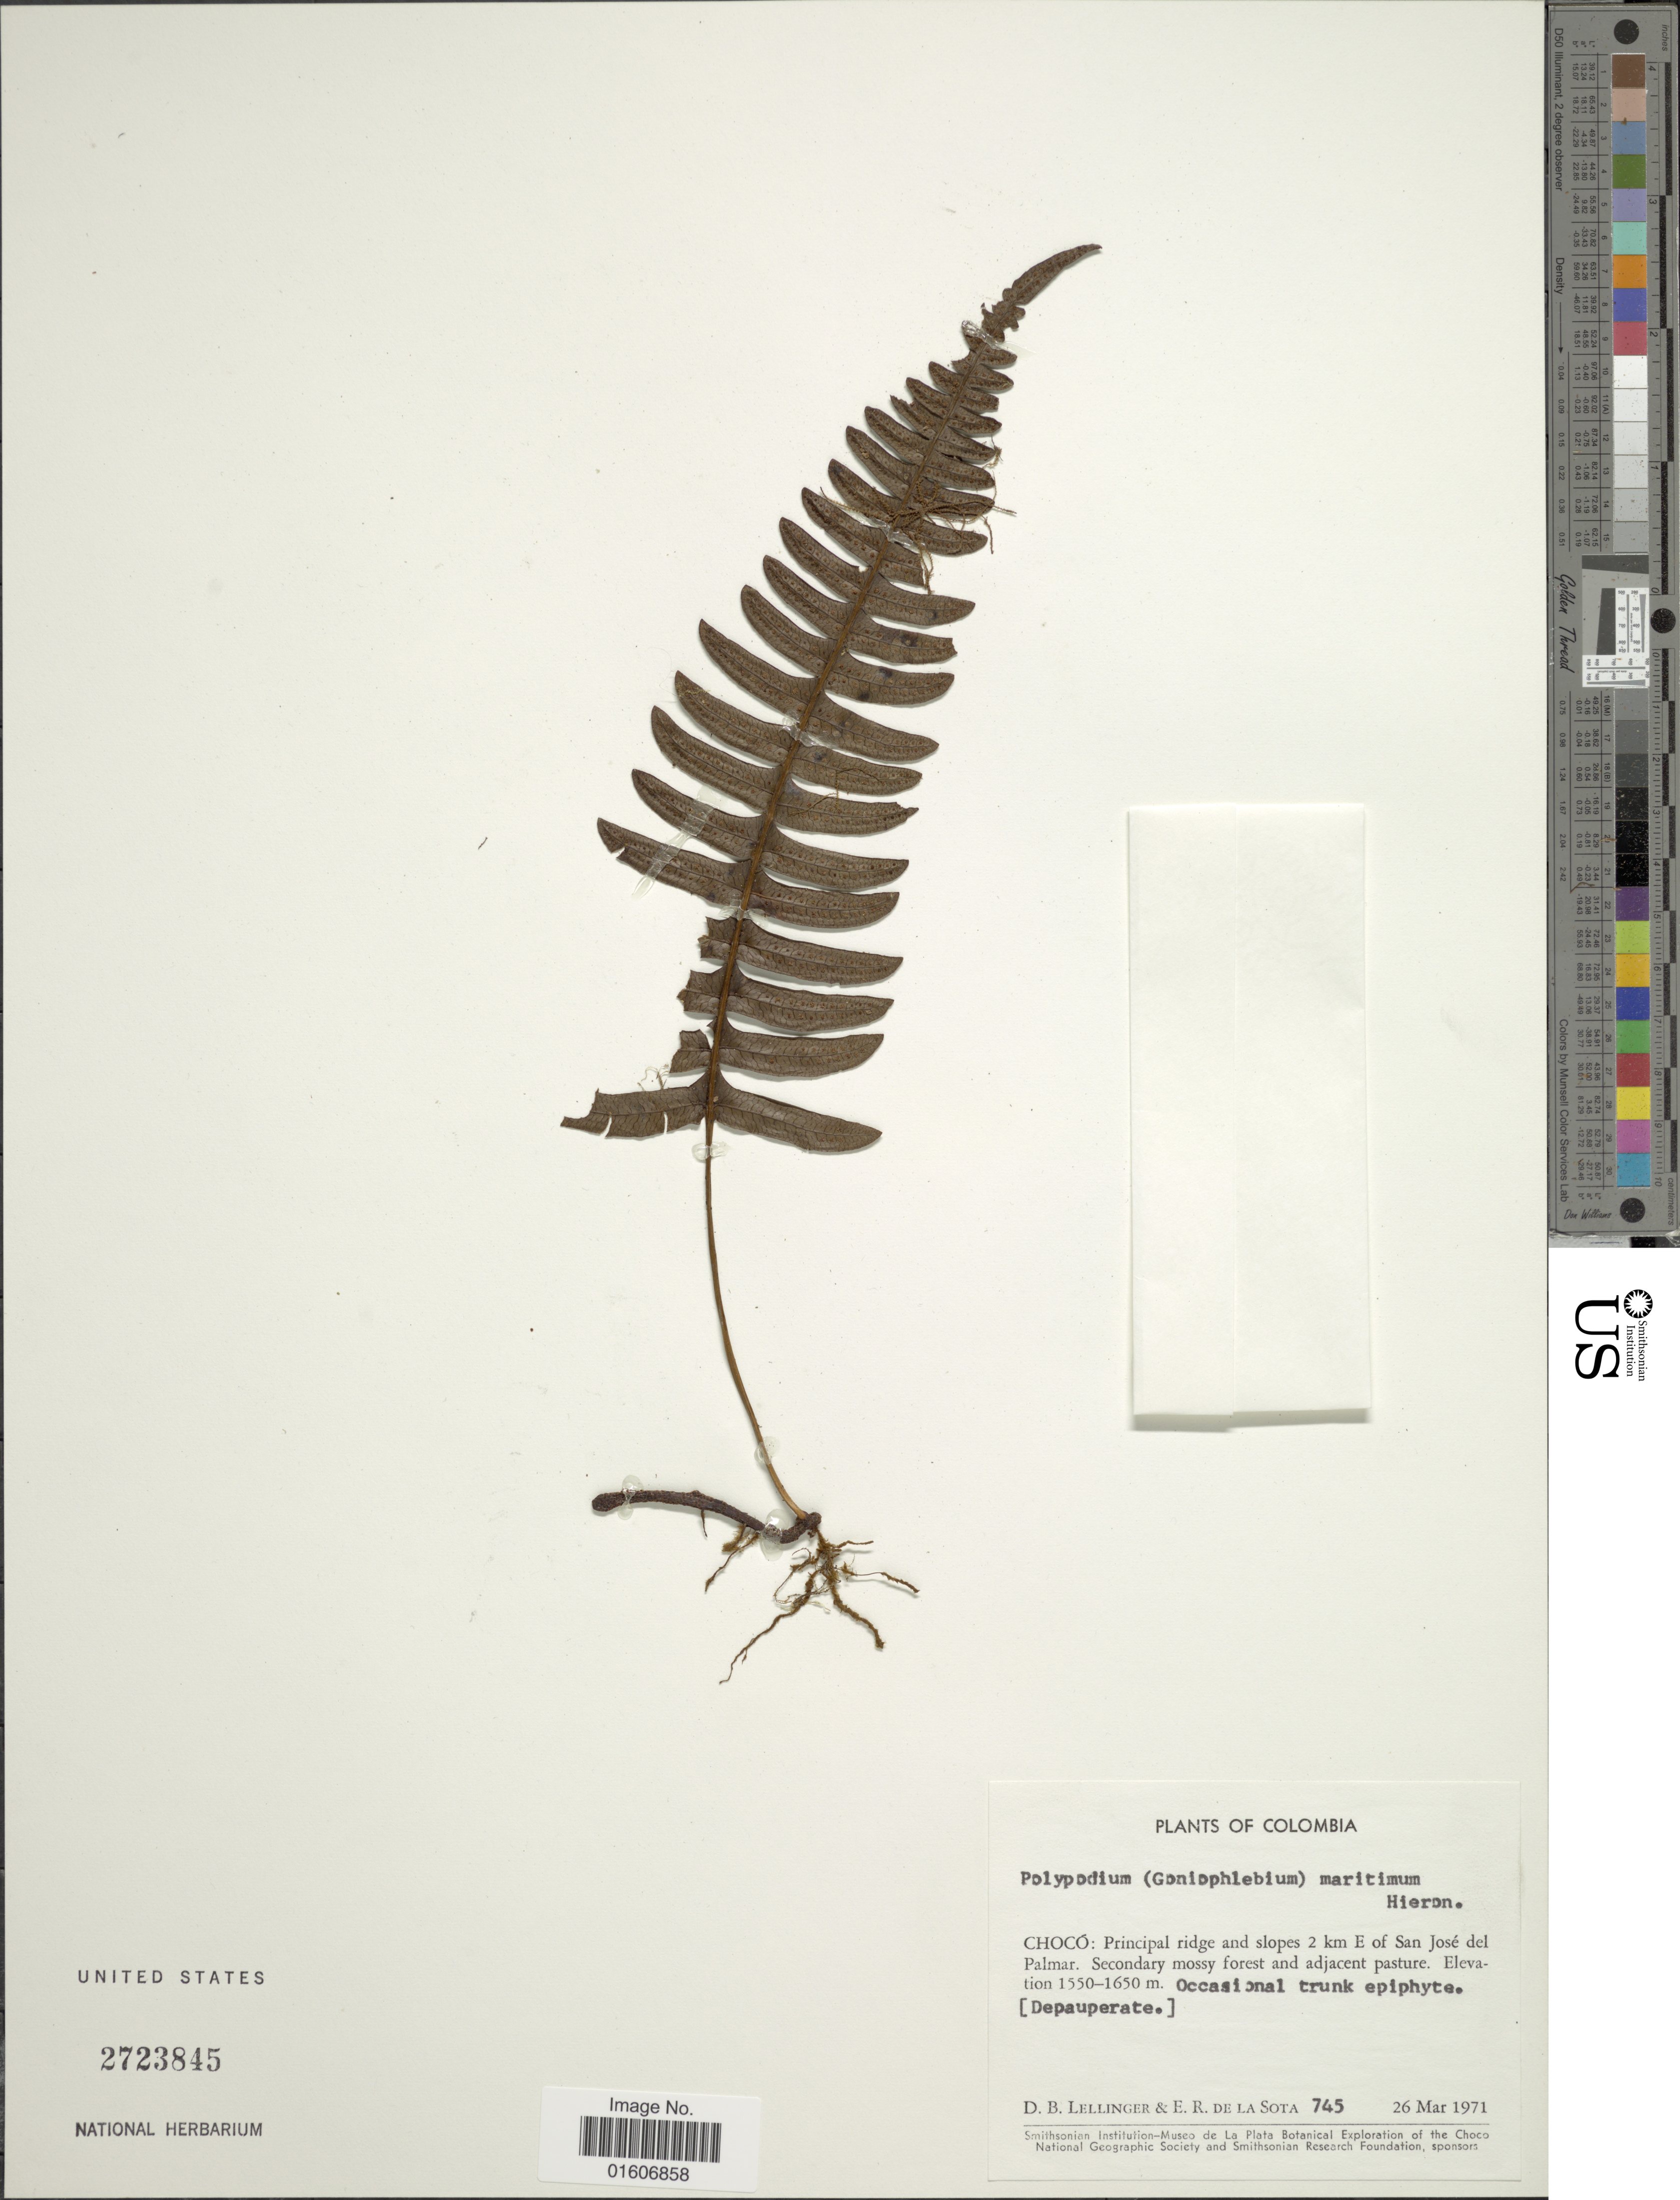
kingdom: Plantae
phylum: Tracheophyta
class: Polypodiopsida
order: Polypodiales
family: Polypodiaceae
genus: Serpocaulon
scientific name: Serpocaulon maritimum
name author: (Hieron.) A.R. Sm.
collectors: D. B. Lellinger & E. R. de la Sota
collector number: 745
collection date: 1971-03-26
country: Colombia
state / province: Chocó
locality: Principal ridge and slopes 2 km E of San José del Palmar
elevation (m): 1550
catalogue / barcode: US 2723845